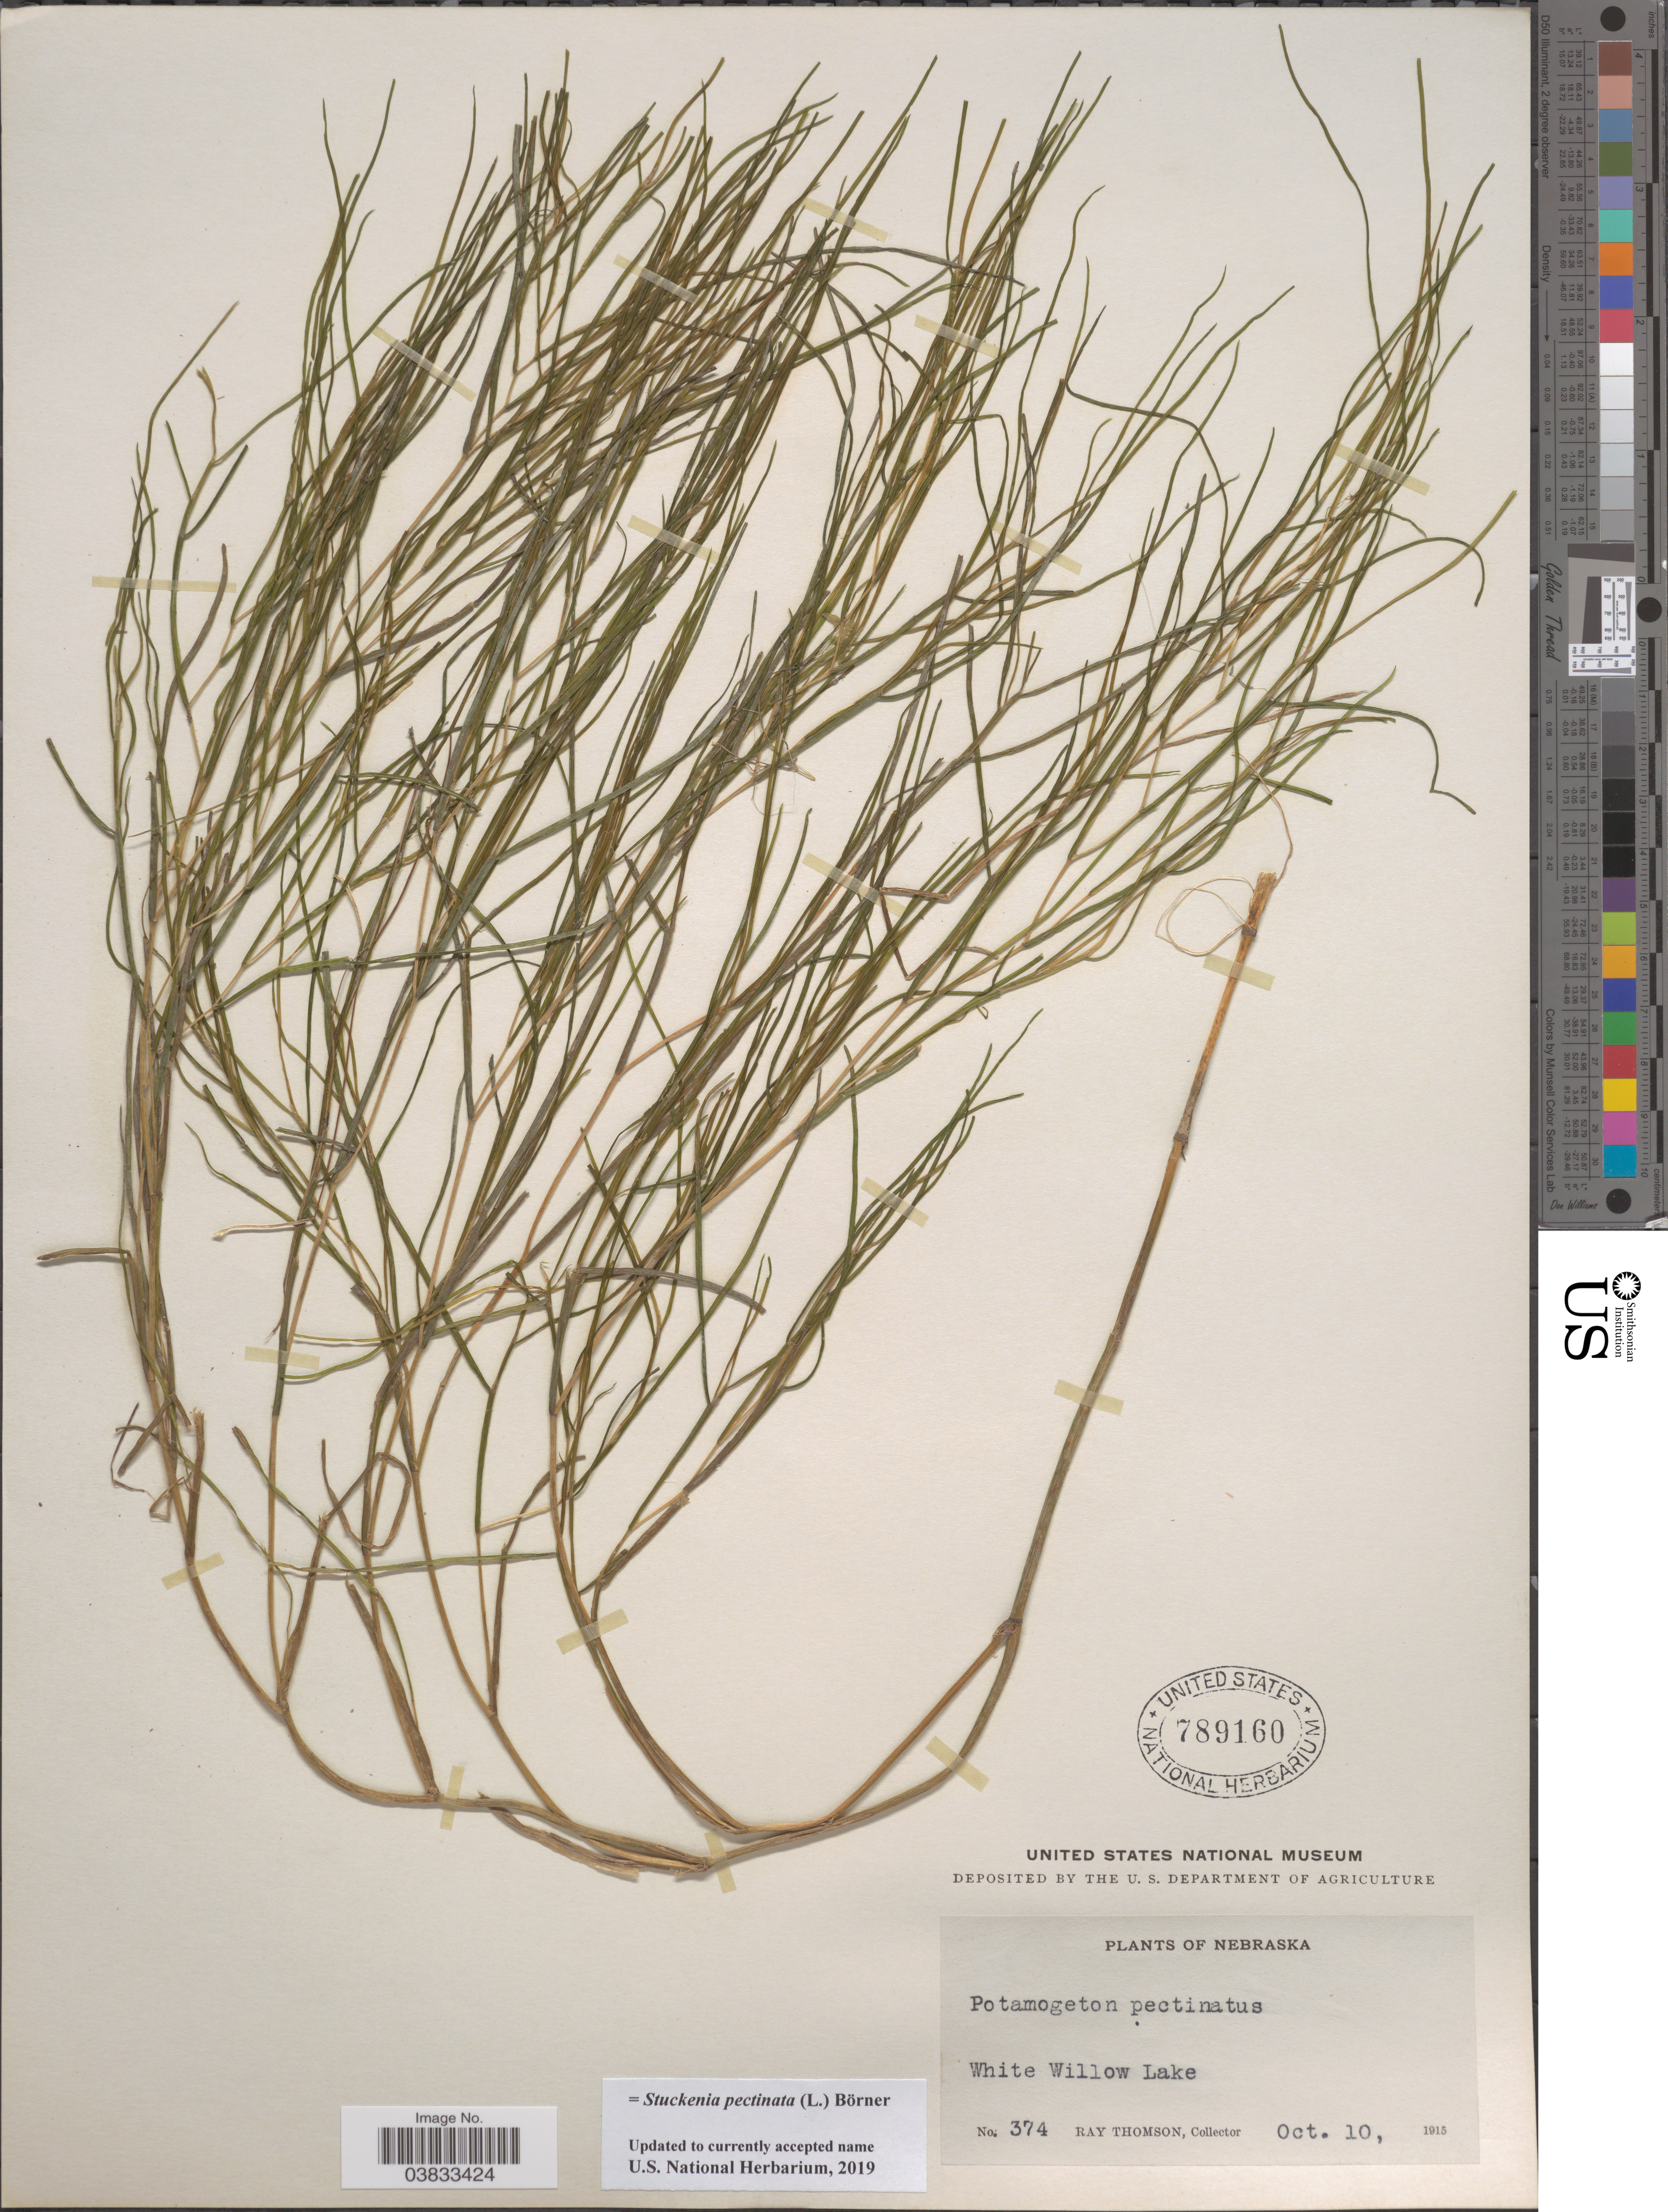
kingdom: Plantae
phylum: Tracheophyta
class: Liliopsida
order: Alismatales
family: Potamogetonaceae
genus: Stuckenia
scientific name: Stuckenia pectinata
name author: (L.) Börner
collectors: R. Thomson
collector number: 374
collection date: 1915-10-10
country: United States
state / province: Nebraska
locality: White Willow Lake.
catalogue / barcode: US 789160